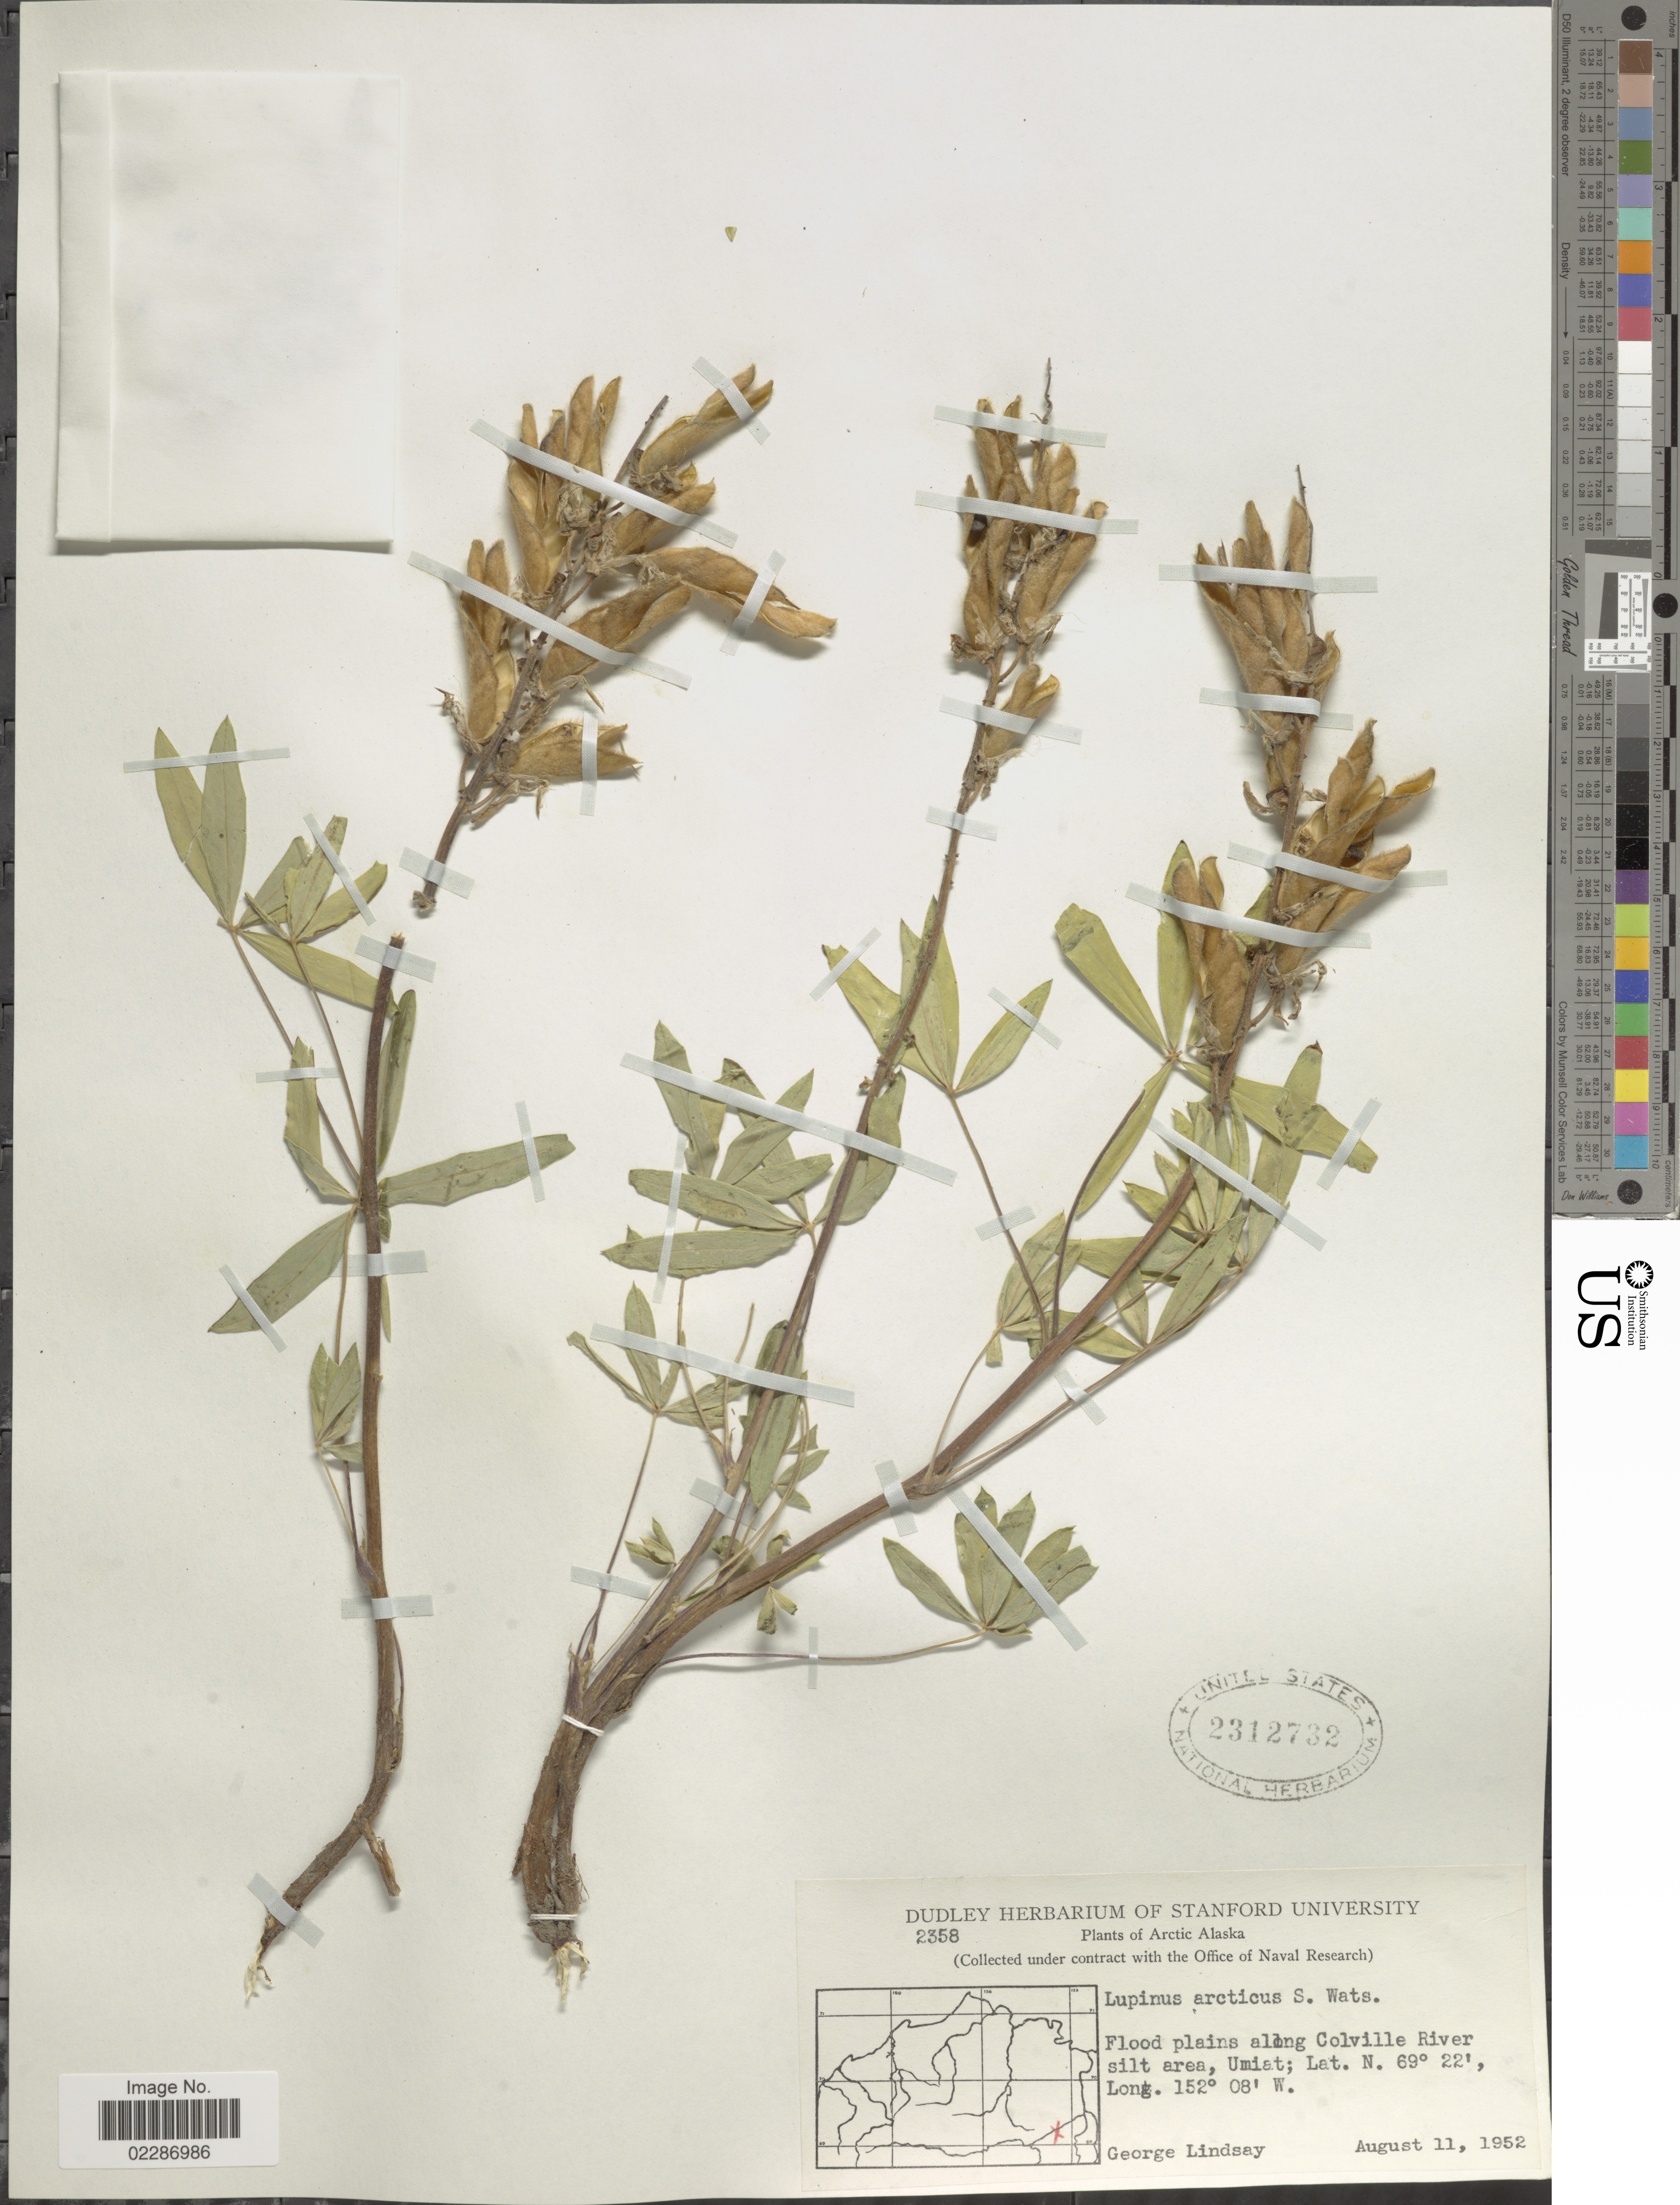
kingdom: Plantae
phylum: Tracheophyta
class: Magnoliopsida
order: Fabales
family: Fabaceae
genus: Lupinus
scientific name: Lupinus arcticus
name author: S. Watson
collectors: G. Lindsay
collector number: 2358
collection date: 1952-08-11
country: United States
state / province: Alaska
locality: Arctic Alaska, Flood plains along Colville River silt area, Umiat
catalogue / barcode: US 2312732